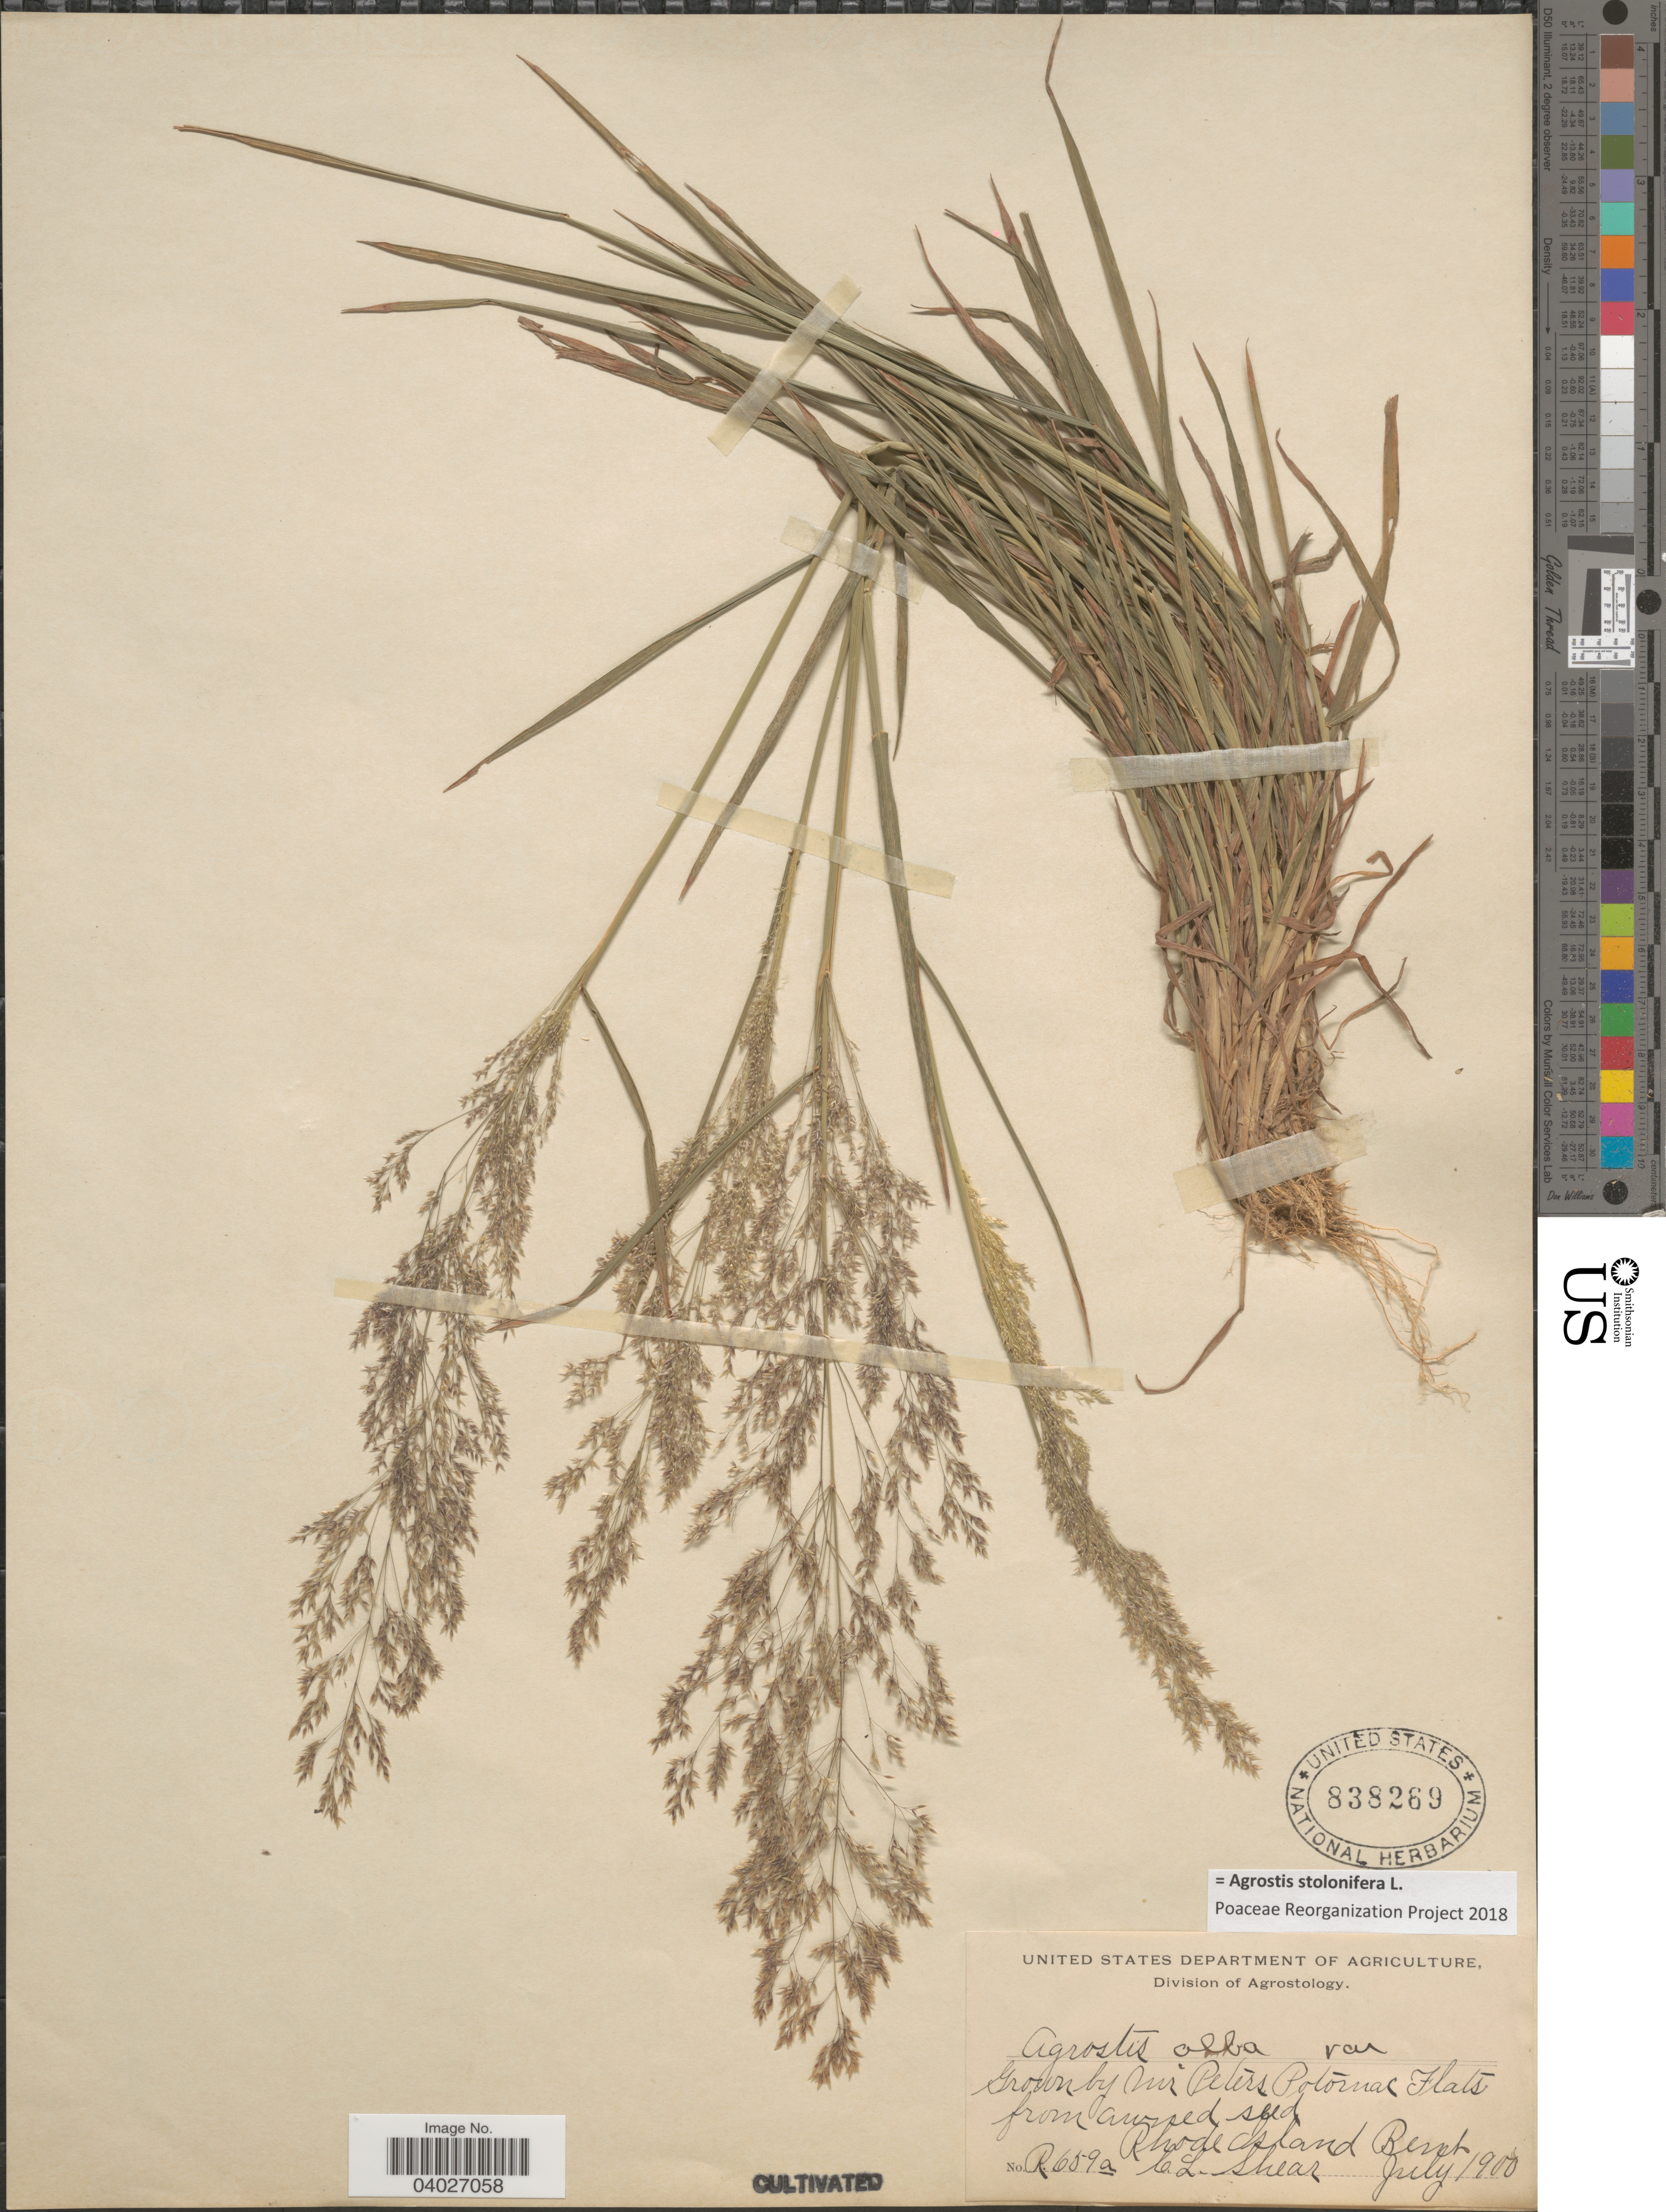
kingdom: Plantae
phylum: Tracheophyta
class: Liliopsida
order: Poales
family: Poaceae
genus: Agrostis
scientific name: Agrostis stolonifera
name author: L.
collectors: C. L. Shear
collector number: R659a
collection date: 1900-07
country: United States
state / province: Rhode Island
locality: Bent.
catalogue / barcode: US 838269